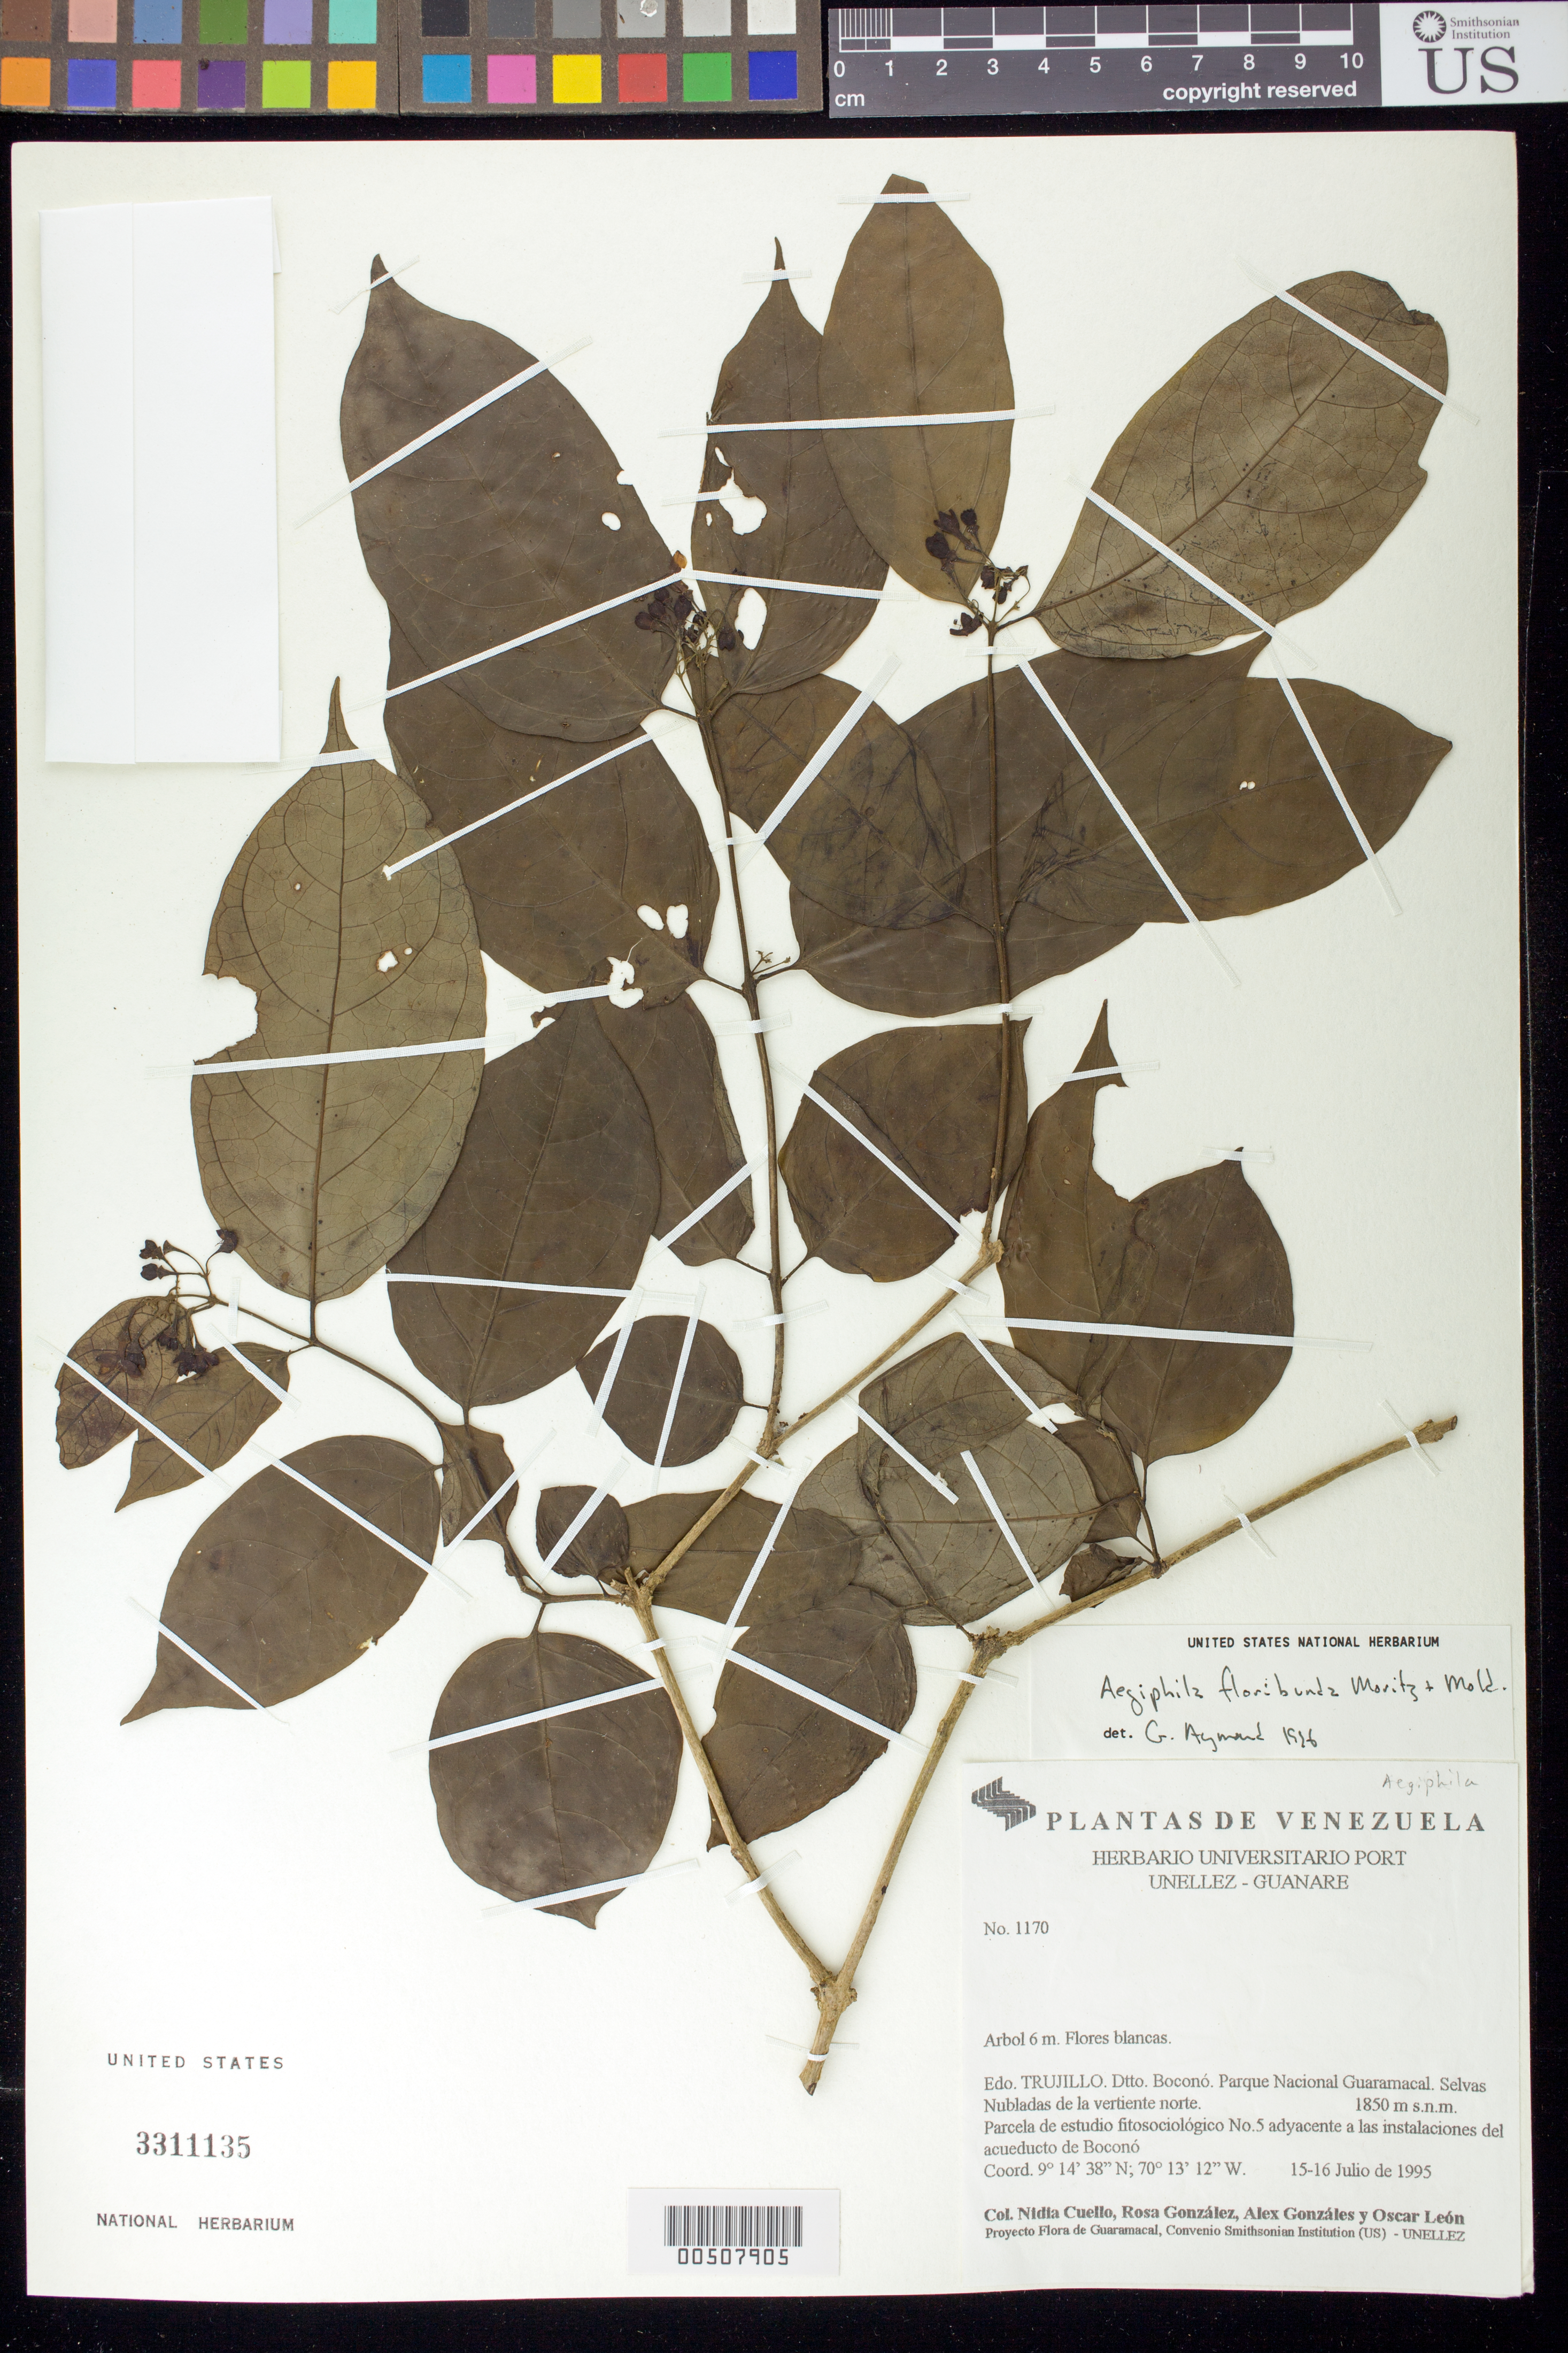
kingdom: Plantae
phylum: Tracheophyta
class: Magnoliopsida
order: Lamiales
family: Lamiaceae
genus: Aegiphila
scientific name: Aegiphila floribunda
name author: O. Moritz & Moldenke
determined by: Aymard C., G. A., (PORT), Univ. Nac. Exp. de los Llanos Ezequiel Zamora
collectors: N. L. Cuello, R. González, A. Gonzáles & O. León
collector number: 1170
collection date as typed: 15 Jul 1995 to 16 Jul 1995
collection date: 1995-07-15/1995-07-16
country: Venezuela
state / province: Trujillo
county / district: Boconó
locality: Parque Nacional Guaramacal. Vertiente N. Adyacente a las instalaciones del acueducto de Boconó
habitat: Selvas Nubladas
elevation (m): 1850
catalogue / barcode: US 3311135